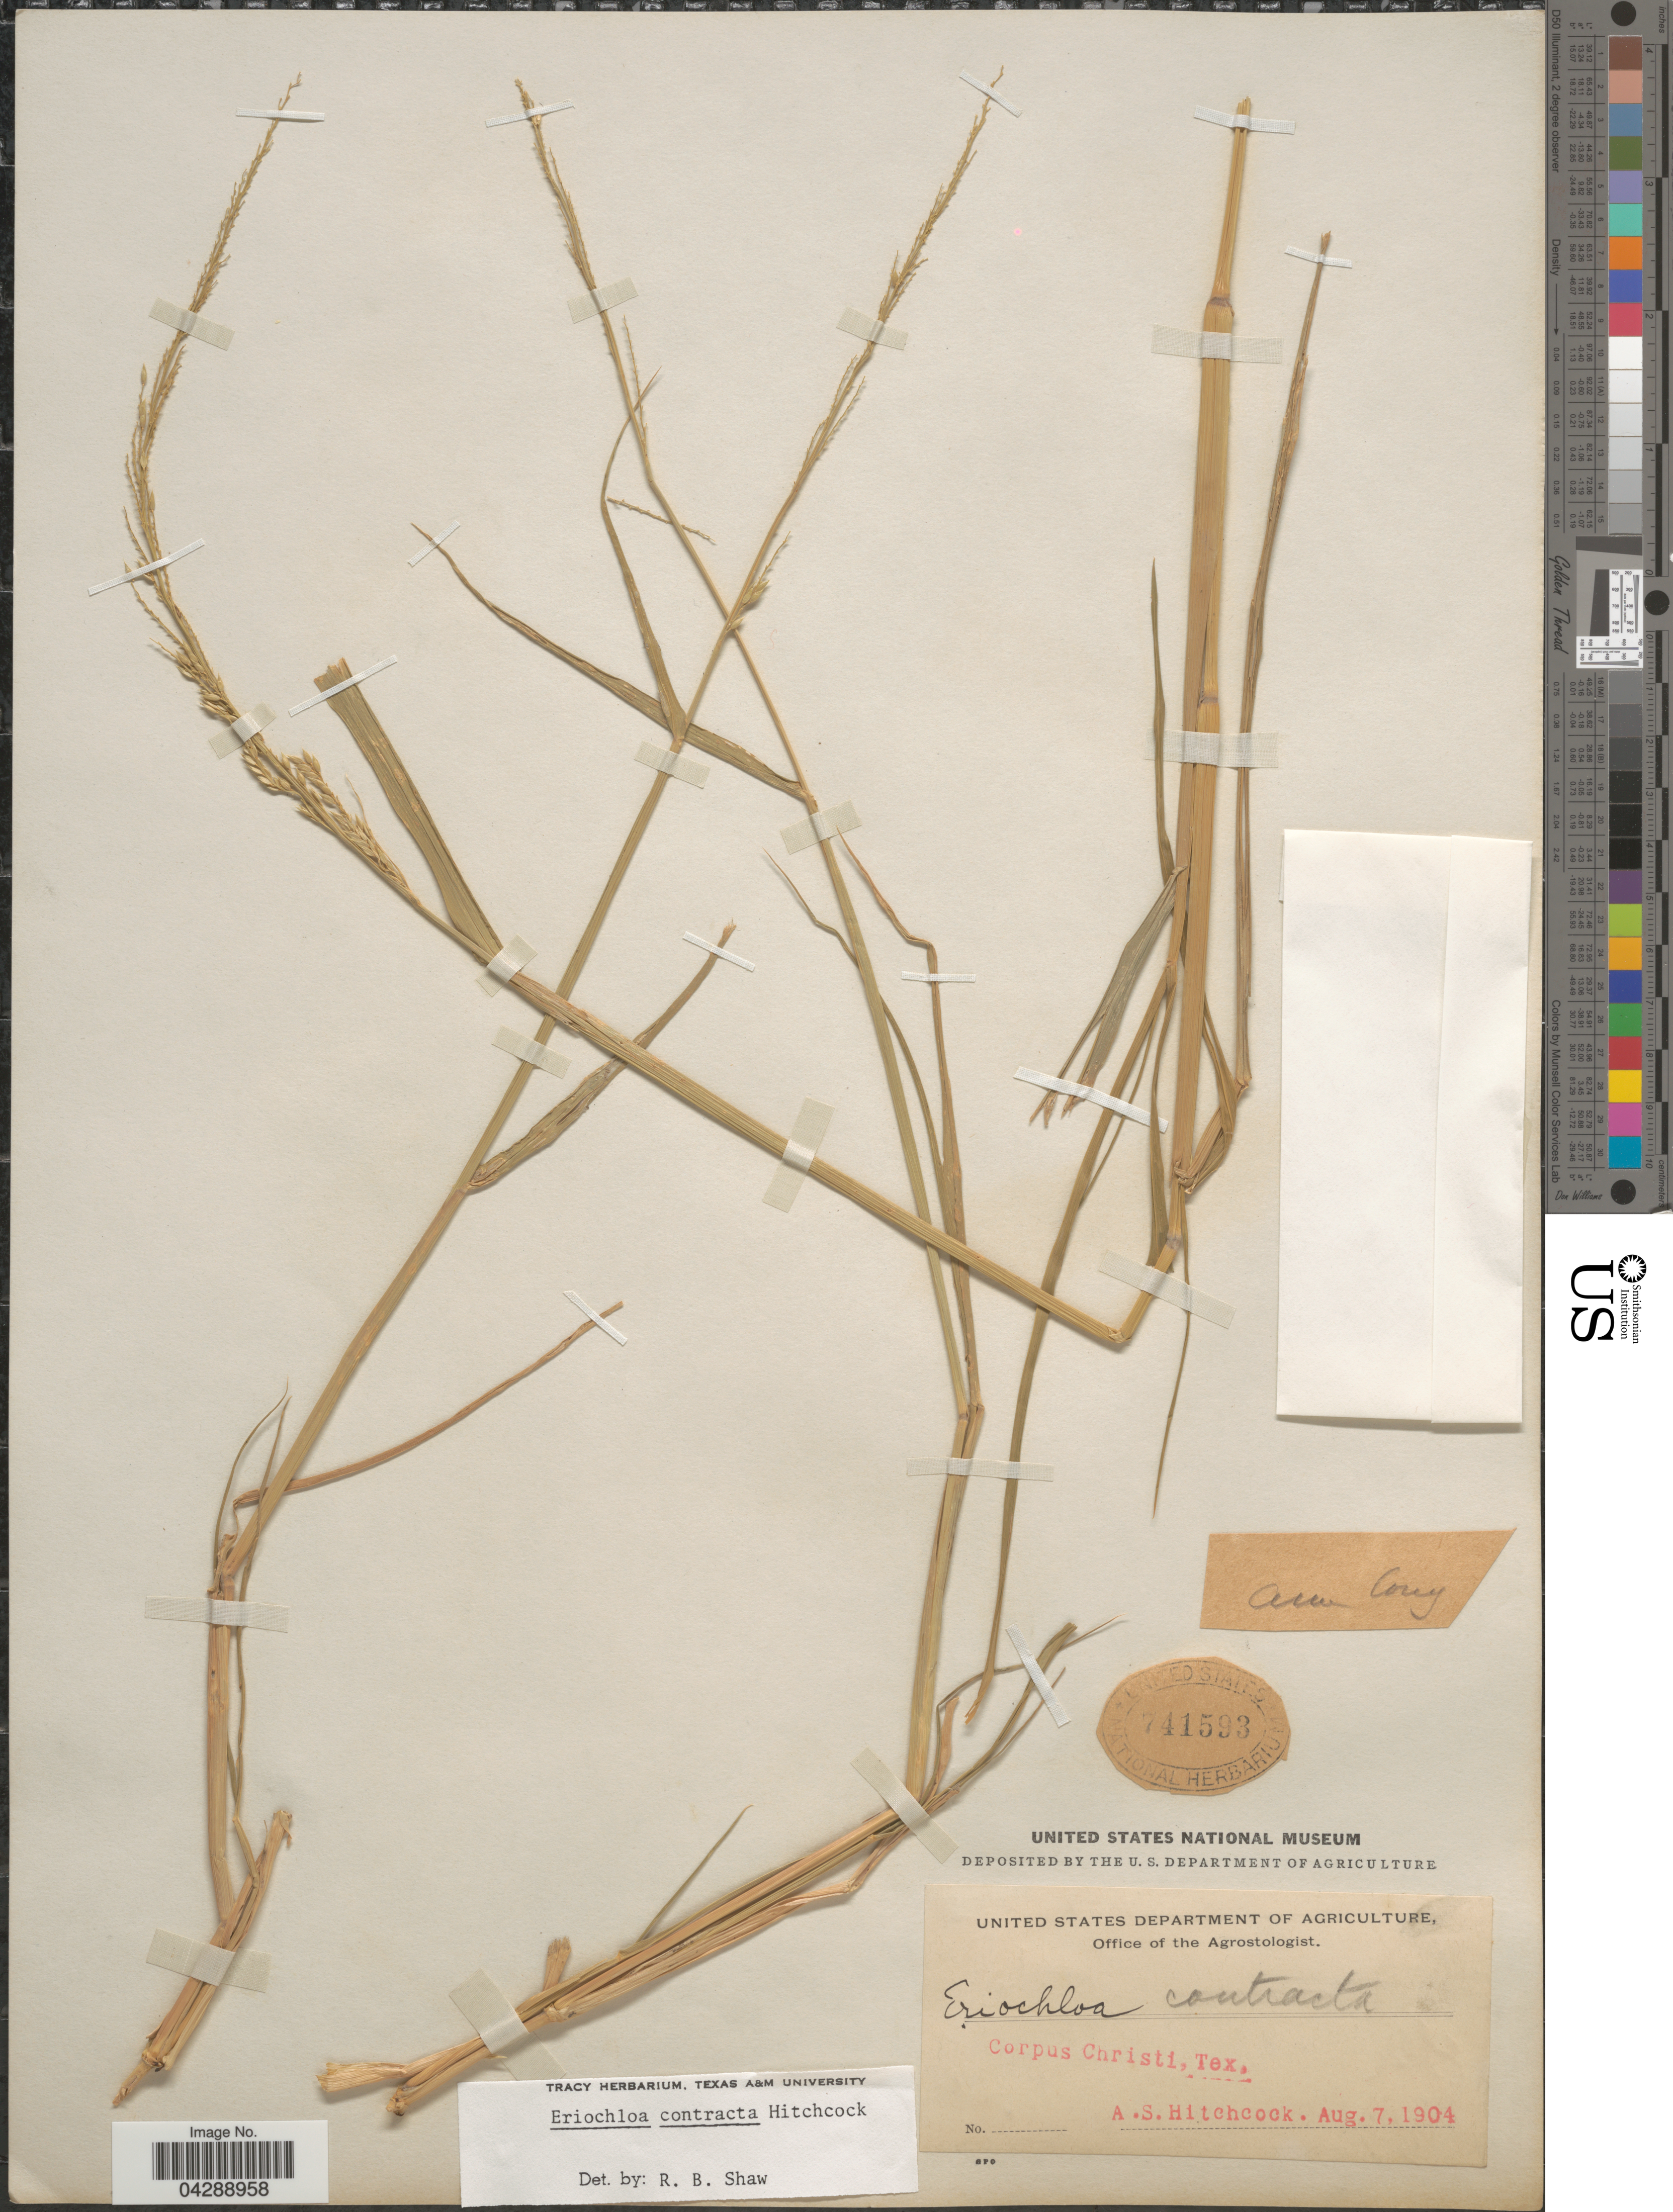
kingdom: Plantae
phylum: Tracheophyta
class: Liliopsida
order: Poales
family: Poaceae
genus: Eriochloa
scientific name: Eriochloa contracta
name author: Hitchc.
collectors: A. S. Hitchcock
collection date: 1904-08-07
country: United States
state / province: Texas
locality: Corpus Christi.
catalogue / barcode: US 741593